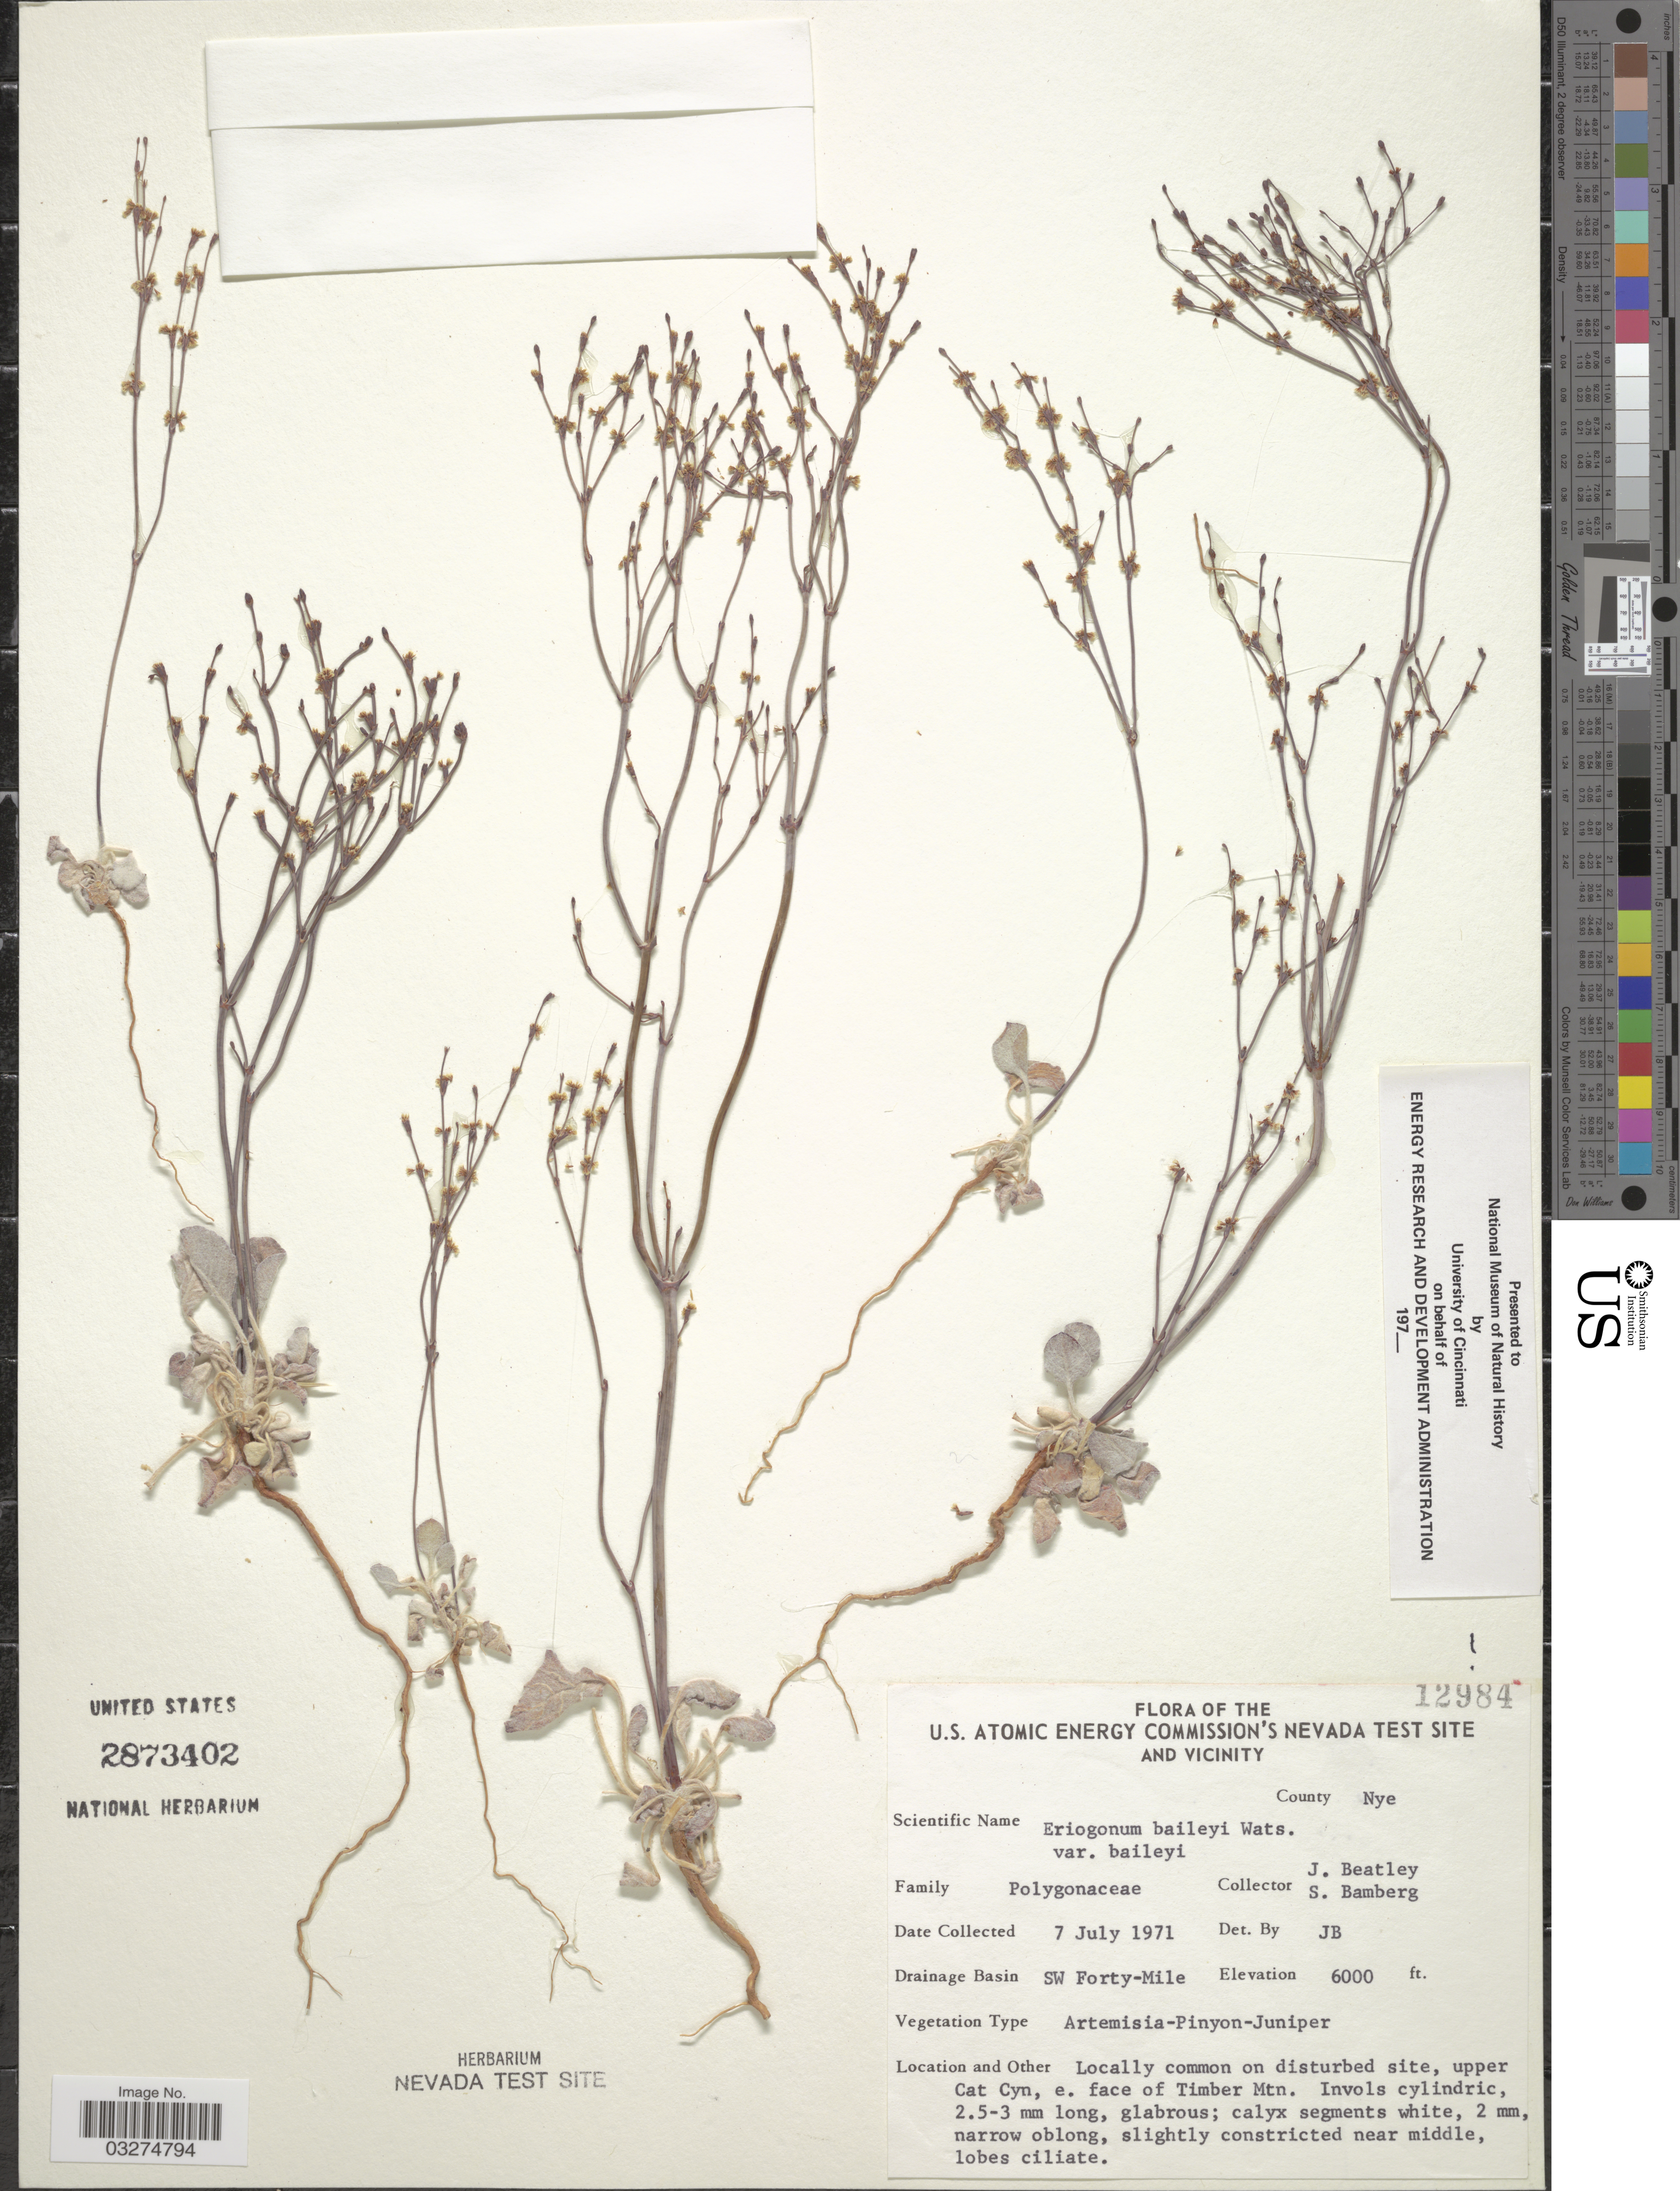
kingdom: Plantae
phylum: Tracheophyta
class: Magnoliopsida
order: Caryophyllales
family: Polygonaceae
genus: Eriogonum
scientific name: Eriogonum baileyi var. baileyi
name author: S. Watson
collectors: J. C. Beatley & S. Bamberg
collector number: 12984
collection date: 1971-07-07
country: United States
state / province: Nevada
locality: U.S. Atomic Energy Commission's Nevada Test Site and Vicinity. County Nye. Drainage Basin SW Forty-Mile. Upper Cat Cyn, e. face of Timber Mtn.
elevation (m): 1829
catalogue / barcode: US 2873402